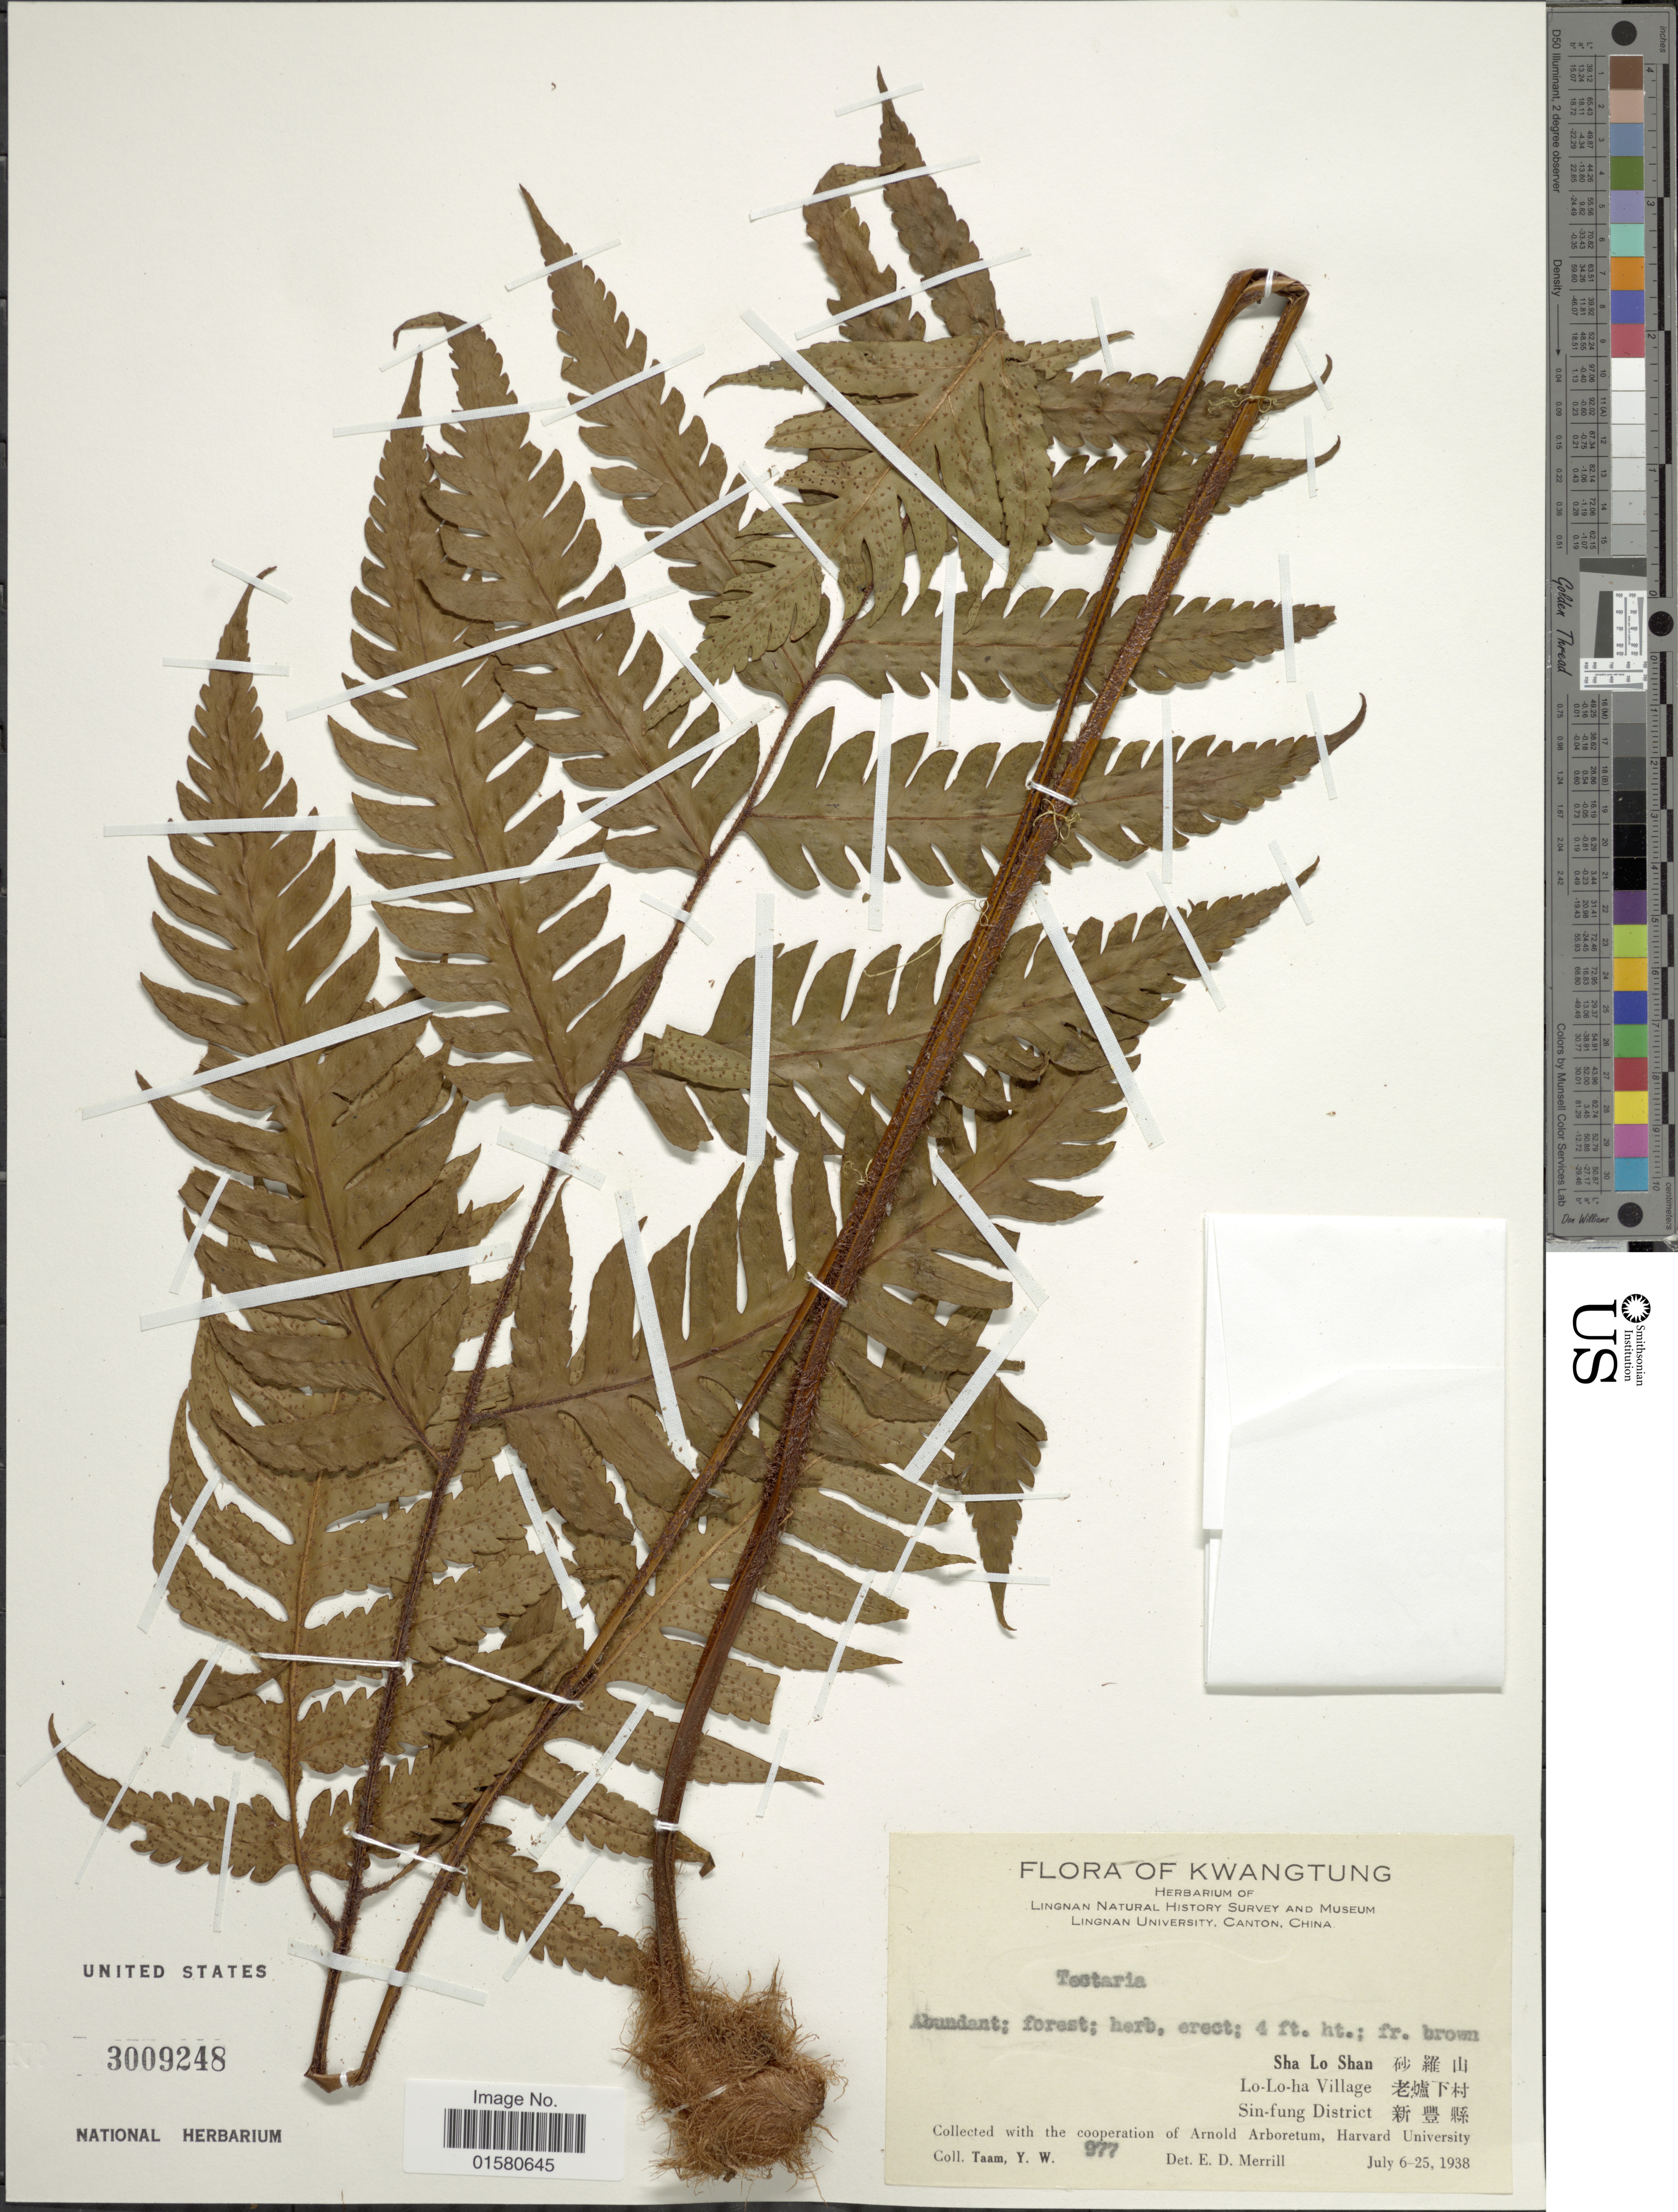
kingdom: Plantae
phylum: Tracheophyta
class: Polypodiopsida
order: Polypodiales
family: Tectariaceae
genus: Tectaria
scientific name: Tectaria sp.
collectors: Y. W. Taam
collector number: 977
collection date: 1938-07-06/1938-07-25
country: China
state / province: Guangdong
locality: Kwangtung. Sha Lo Shan. Lo-Lo-ha Village. Sin-Fung District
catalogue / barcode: US 3009248